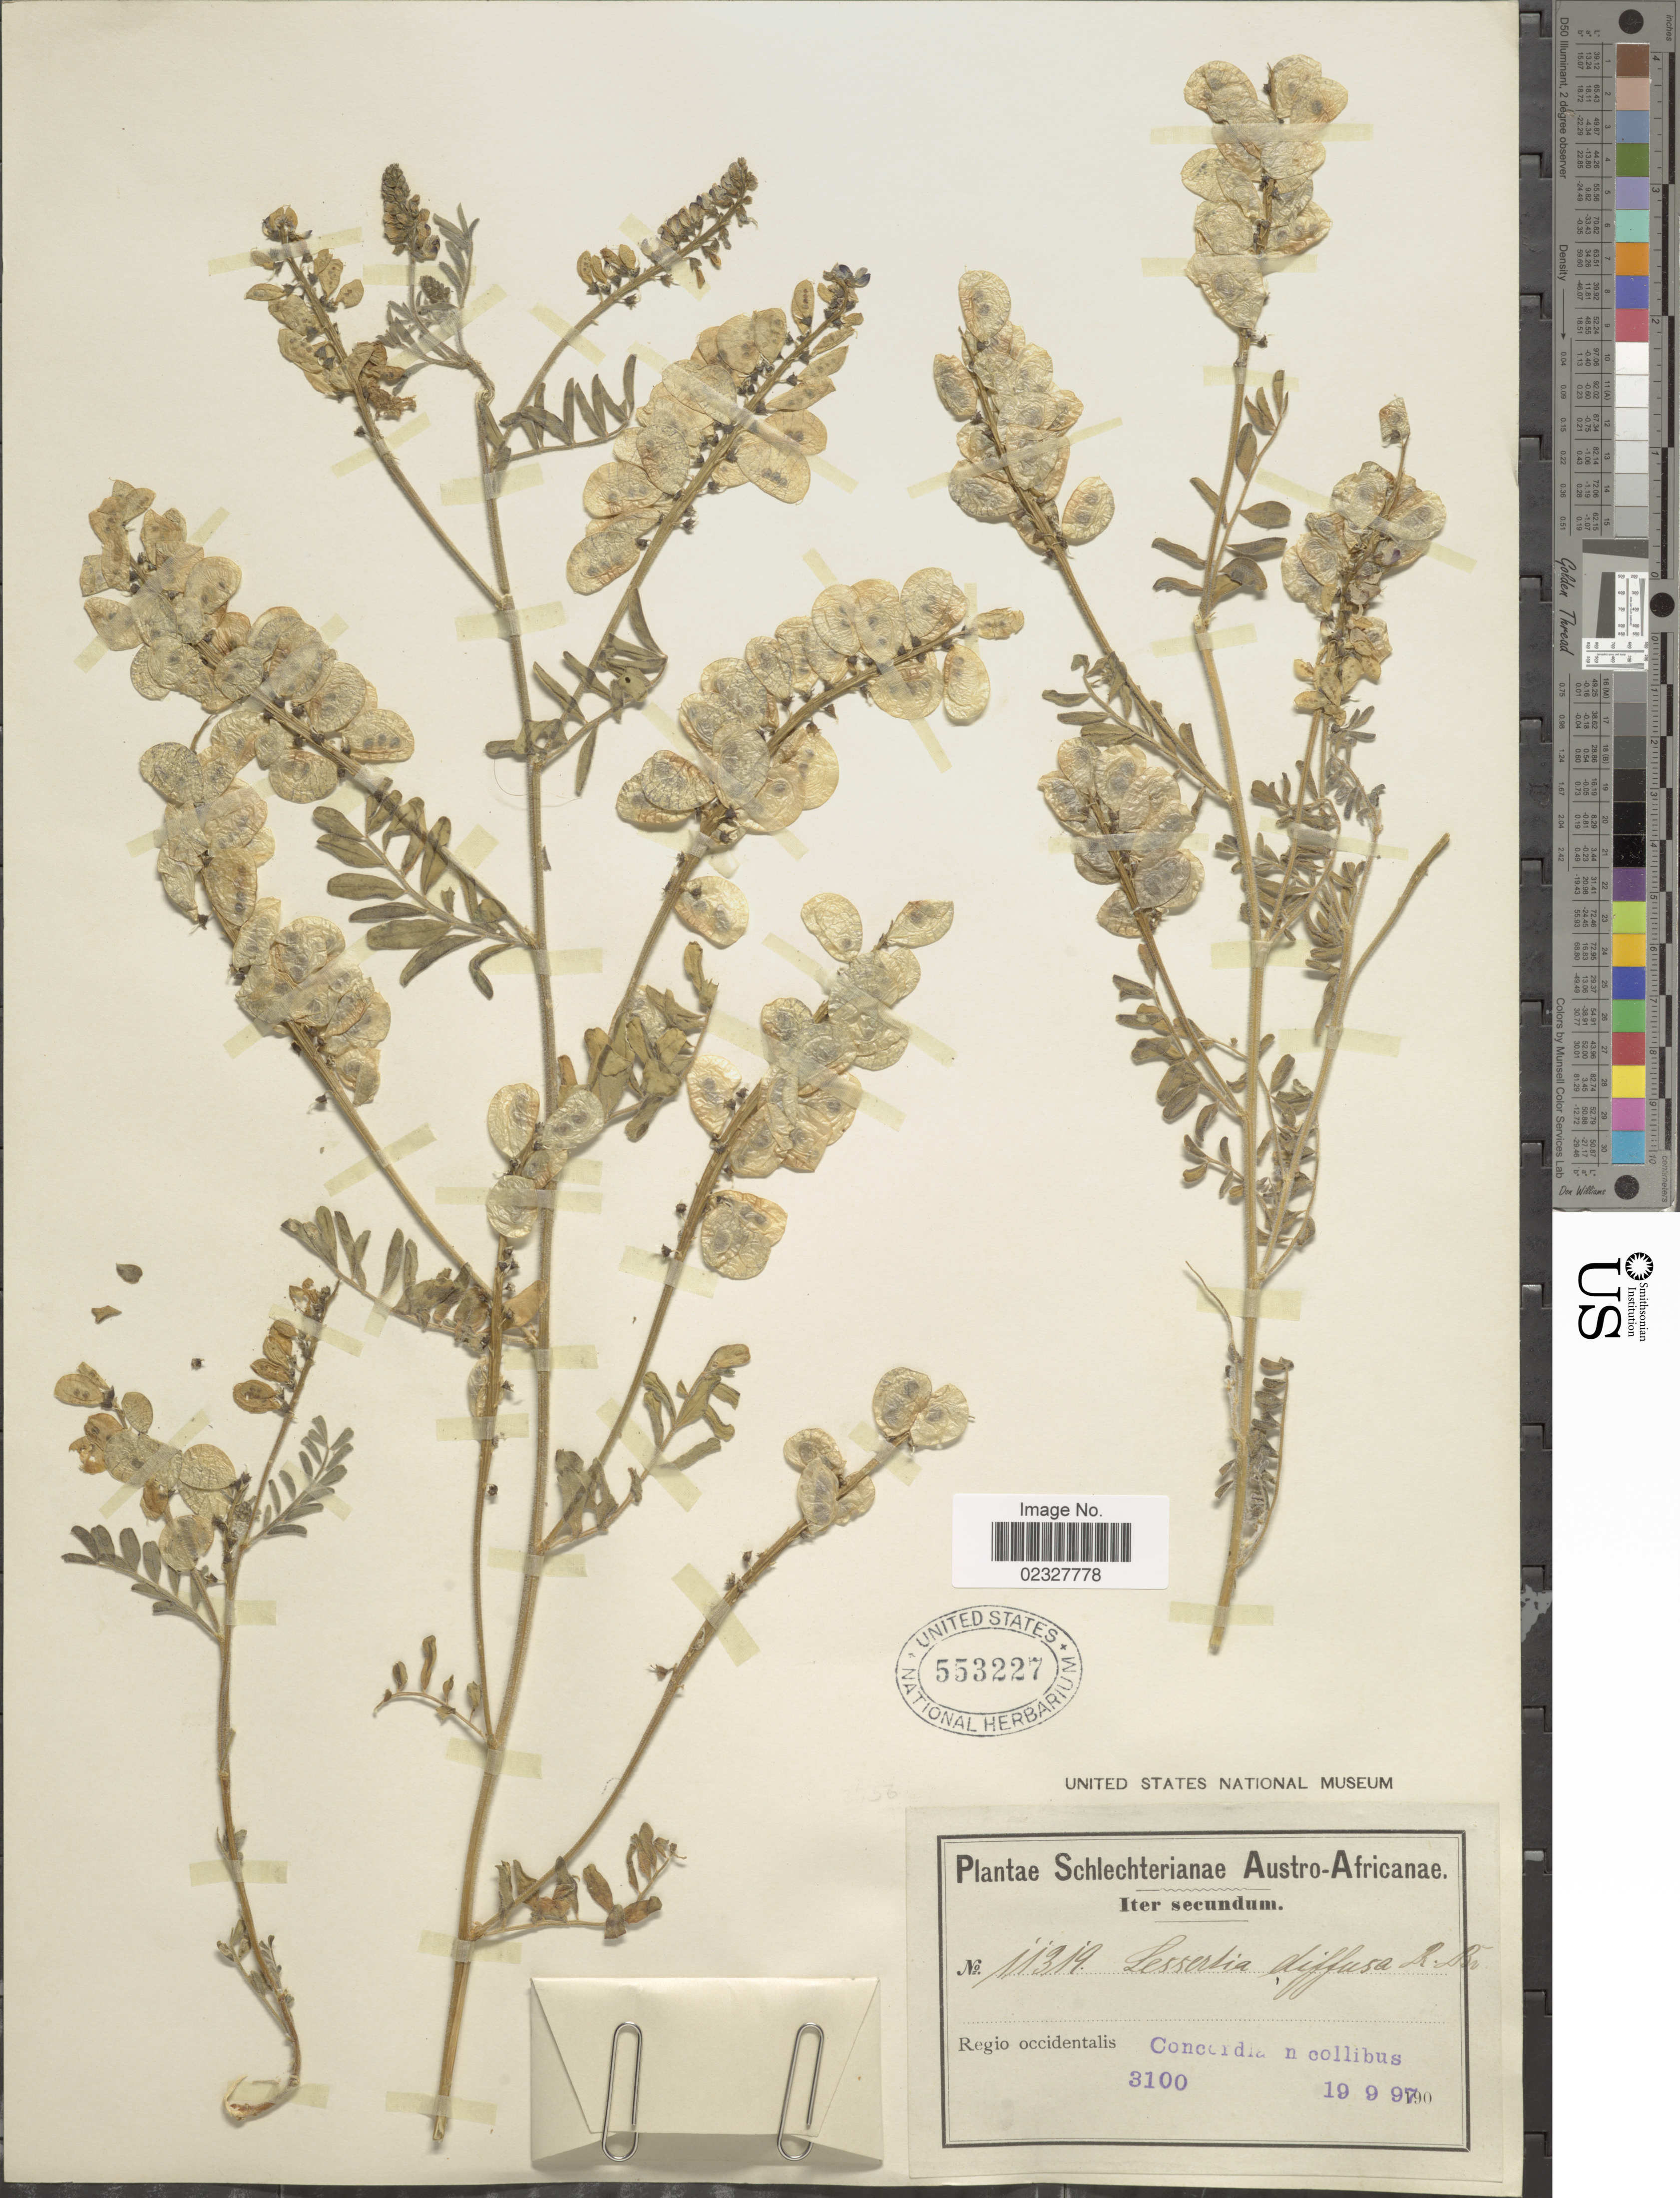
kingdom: Plantae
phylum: Tracheophyta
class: Magnoliopsida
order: Fabales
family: Fabaceae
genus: Lessertia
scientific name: Lessertia diffusa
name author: R. Br.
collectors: Schlechter, --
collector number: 11319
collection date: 1997-09-19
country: South Africa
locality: Austro-Africanae. Regio occidentalis, Concordia n collibus.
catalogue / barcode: US 553227